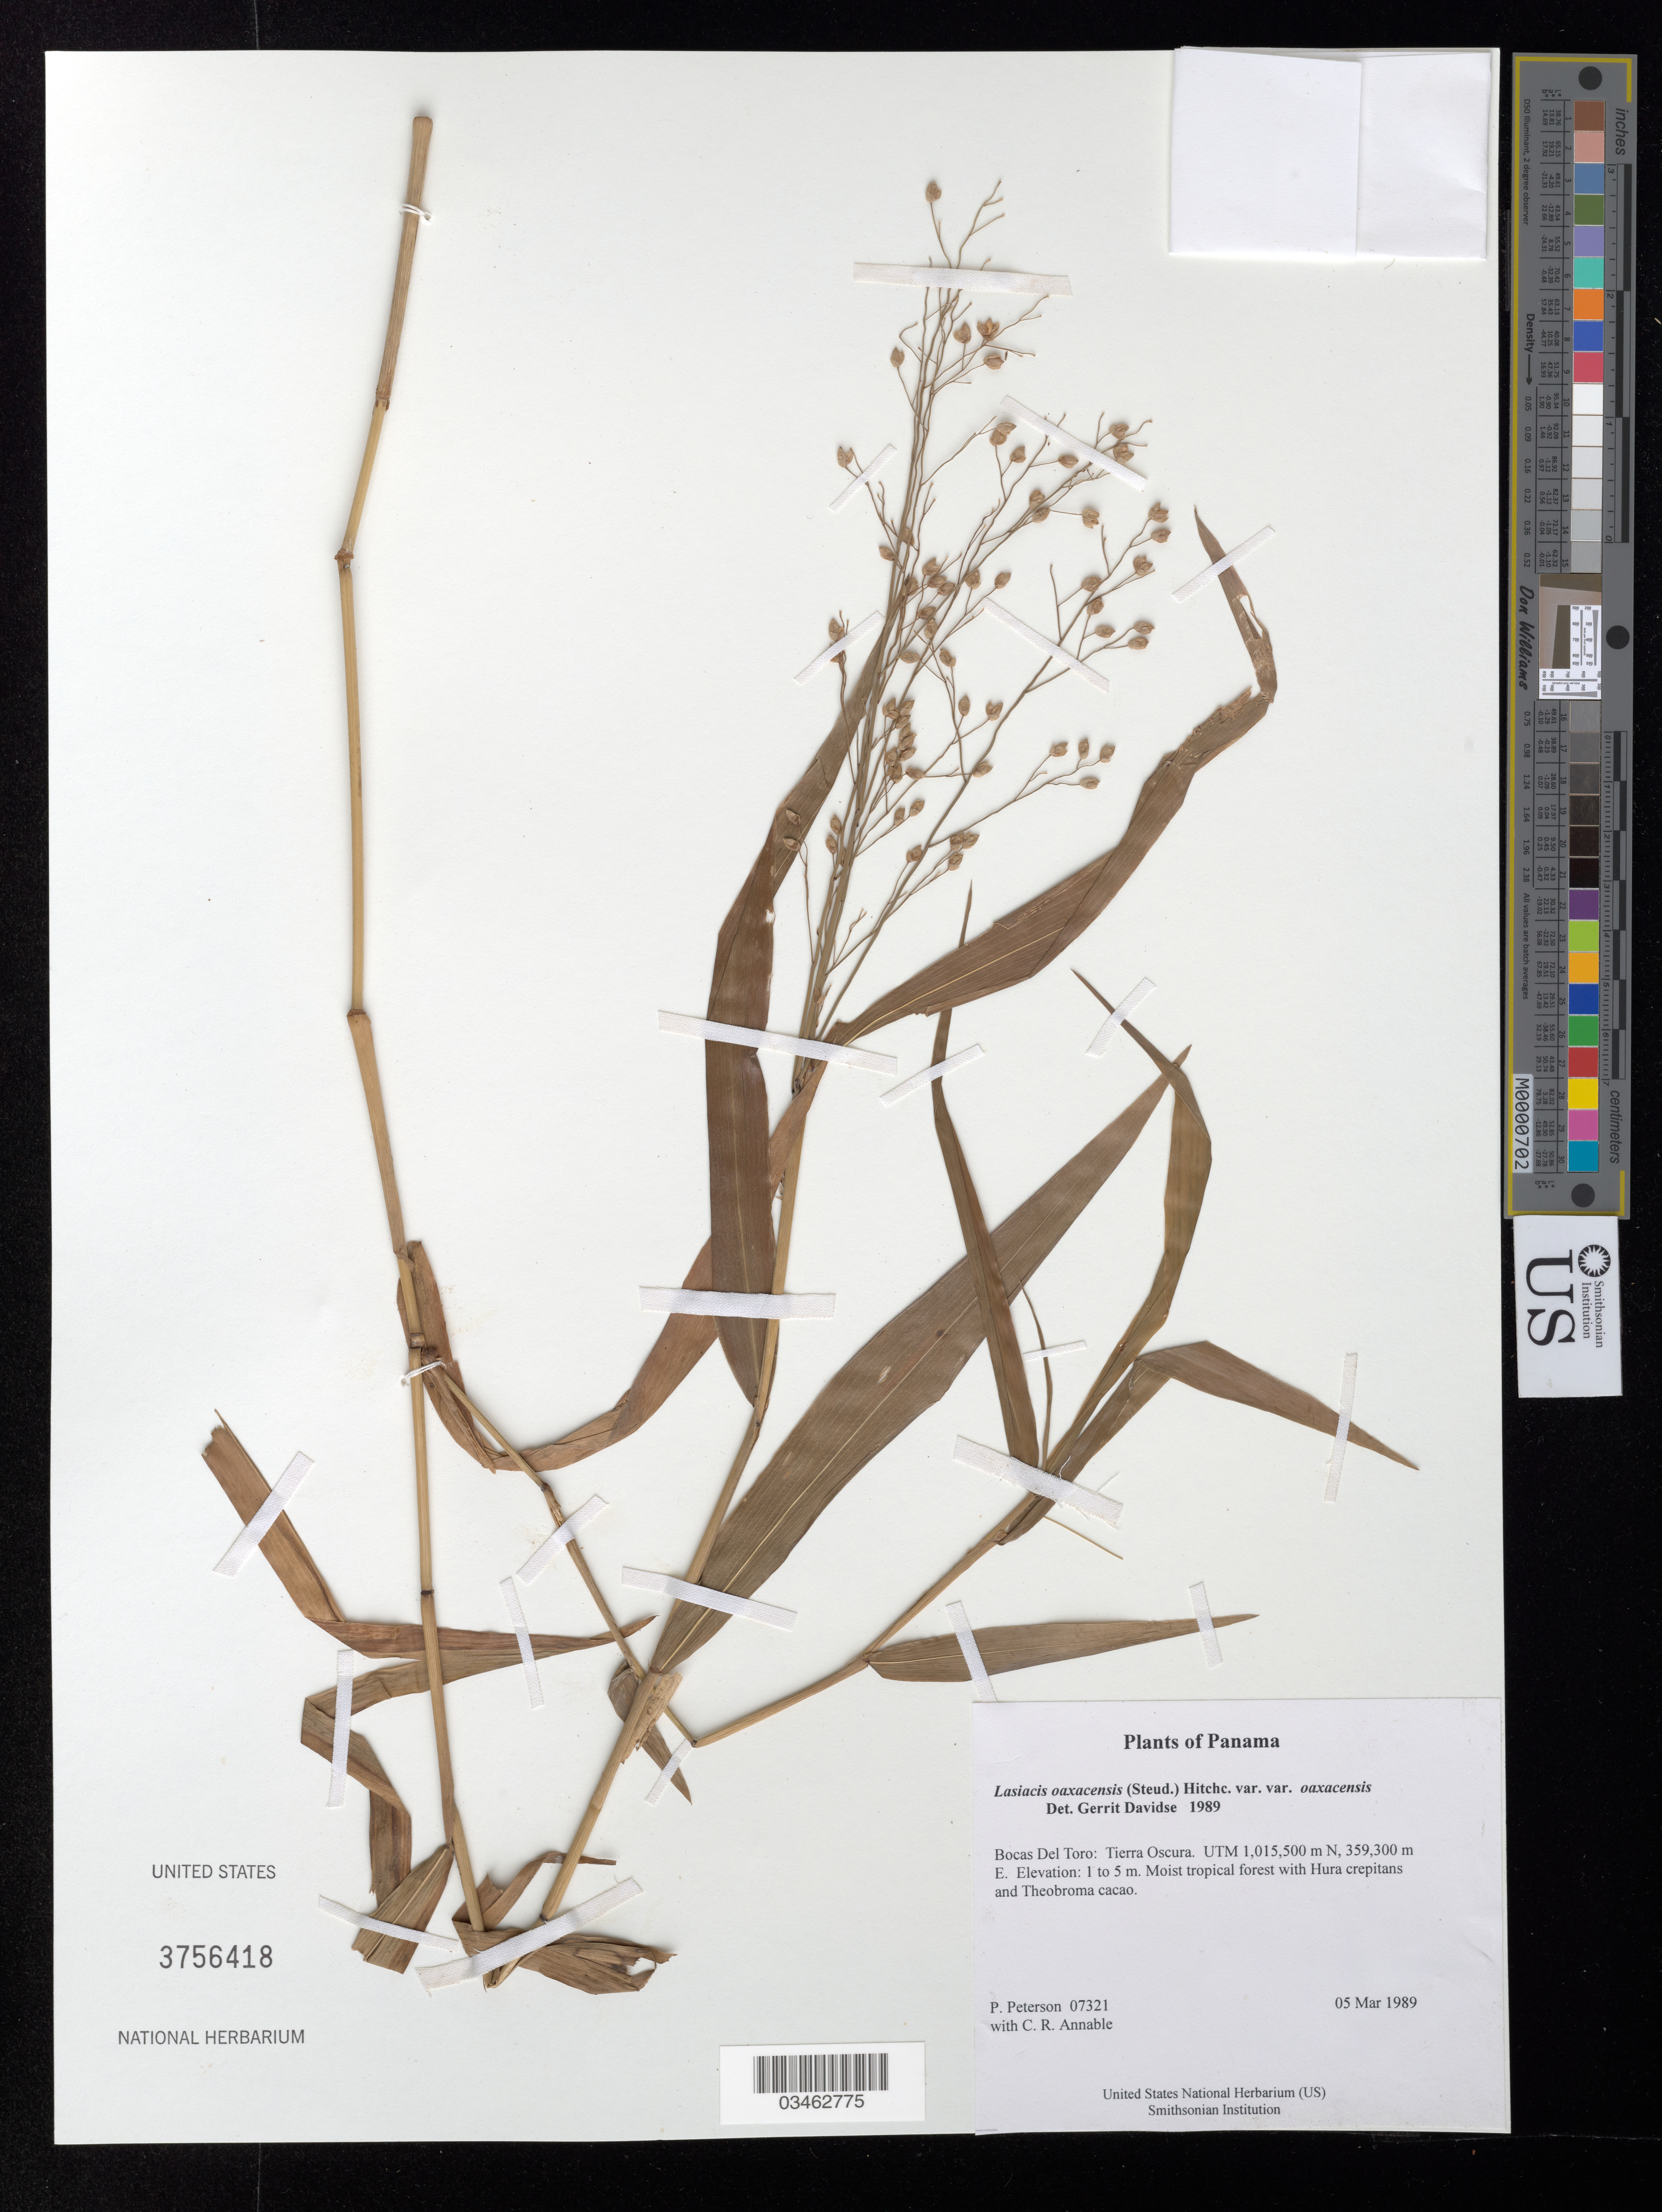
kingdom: Plantae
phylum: Tracheophyta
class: Liliopsida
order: Poales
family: Poaceae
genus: Lasiacis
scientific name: Lasiacis oaxacensis var. oaxacensis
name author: (Steud.) Hitchc.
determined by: Davidse, Gerrit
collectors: P. M. Peterson & C. R. Annable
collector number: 07321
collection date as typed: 05 Mar 1989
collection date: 1989-03-05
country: Panama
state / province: Bocas del Toro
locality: Tierra Oscura. UTM 1,015,500 m N, 359,300 m E.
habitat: Moist tropical forest with Hura crepitans and Theobroma cacao.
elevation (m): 1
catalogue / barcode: US 3756418